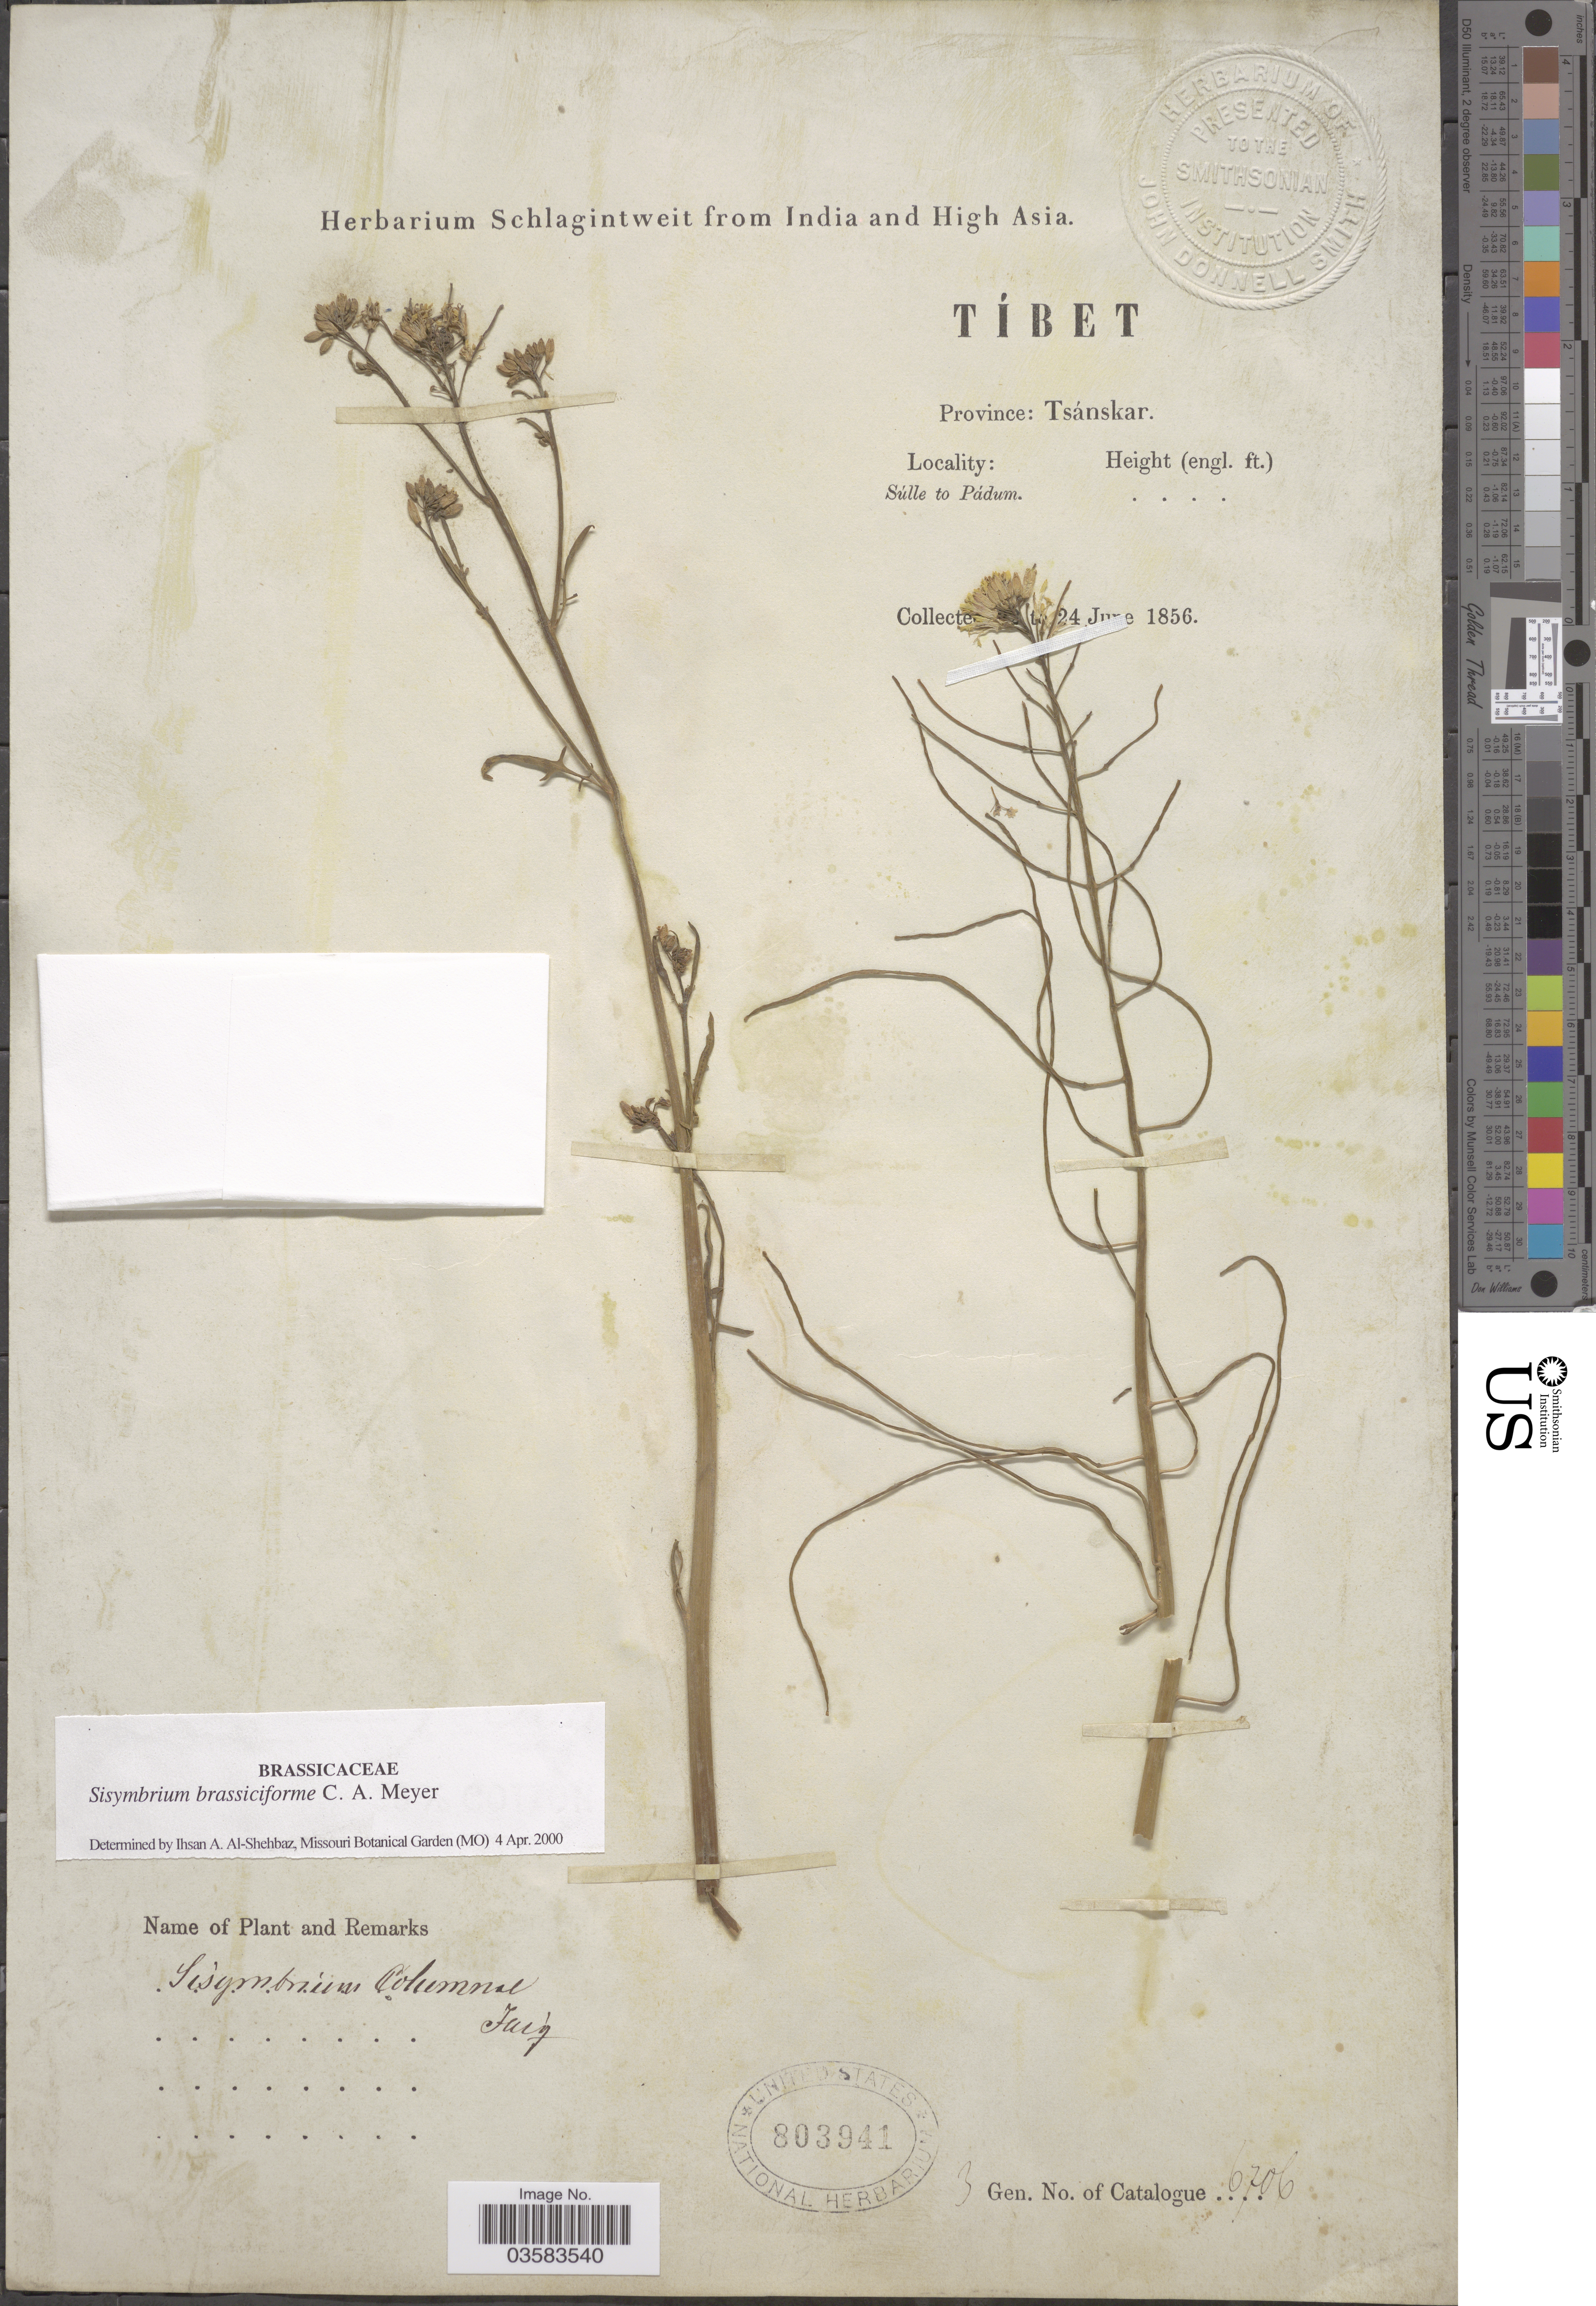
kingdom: Plantae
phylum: Tracheophyta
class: Magnoliopsida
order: Brassicales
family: Brassicaceae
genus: Sisymbrium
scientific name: Sisymbrium brassiciforme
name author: C.A. Mey.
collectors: ex herb. Schlagintweit from India and High Asia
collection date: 1856-06-24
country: China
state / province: Xizang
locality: Tíbet. Province: Tsánkar. Súlle to Pádum.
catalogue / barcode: US 803941